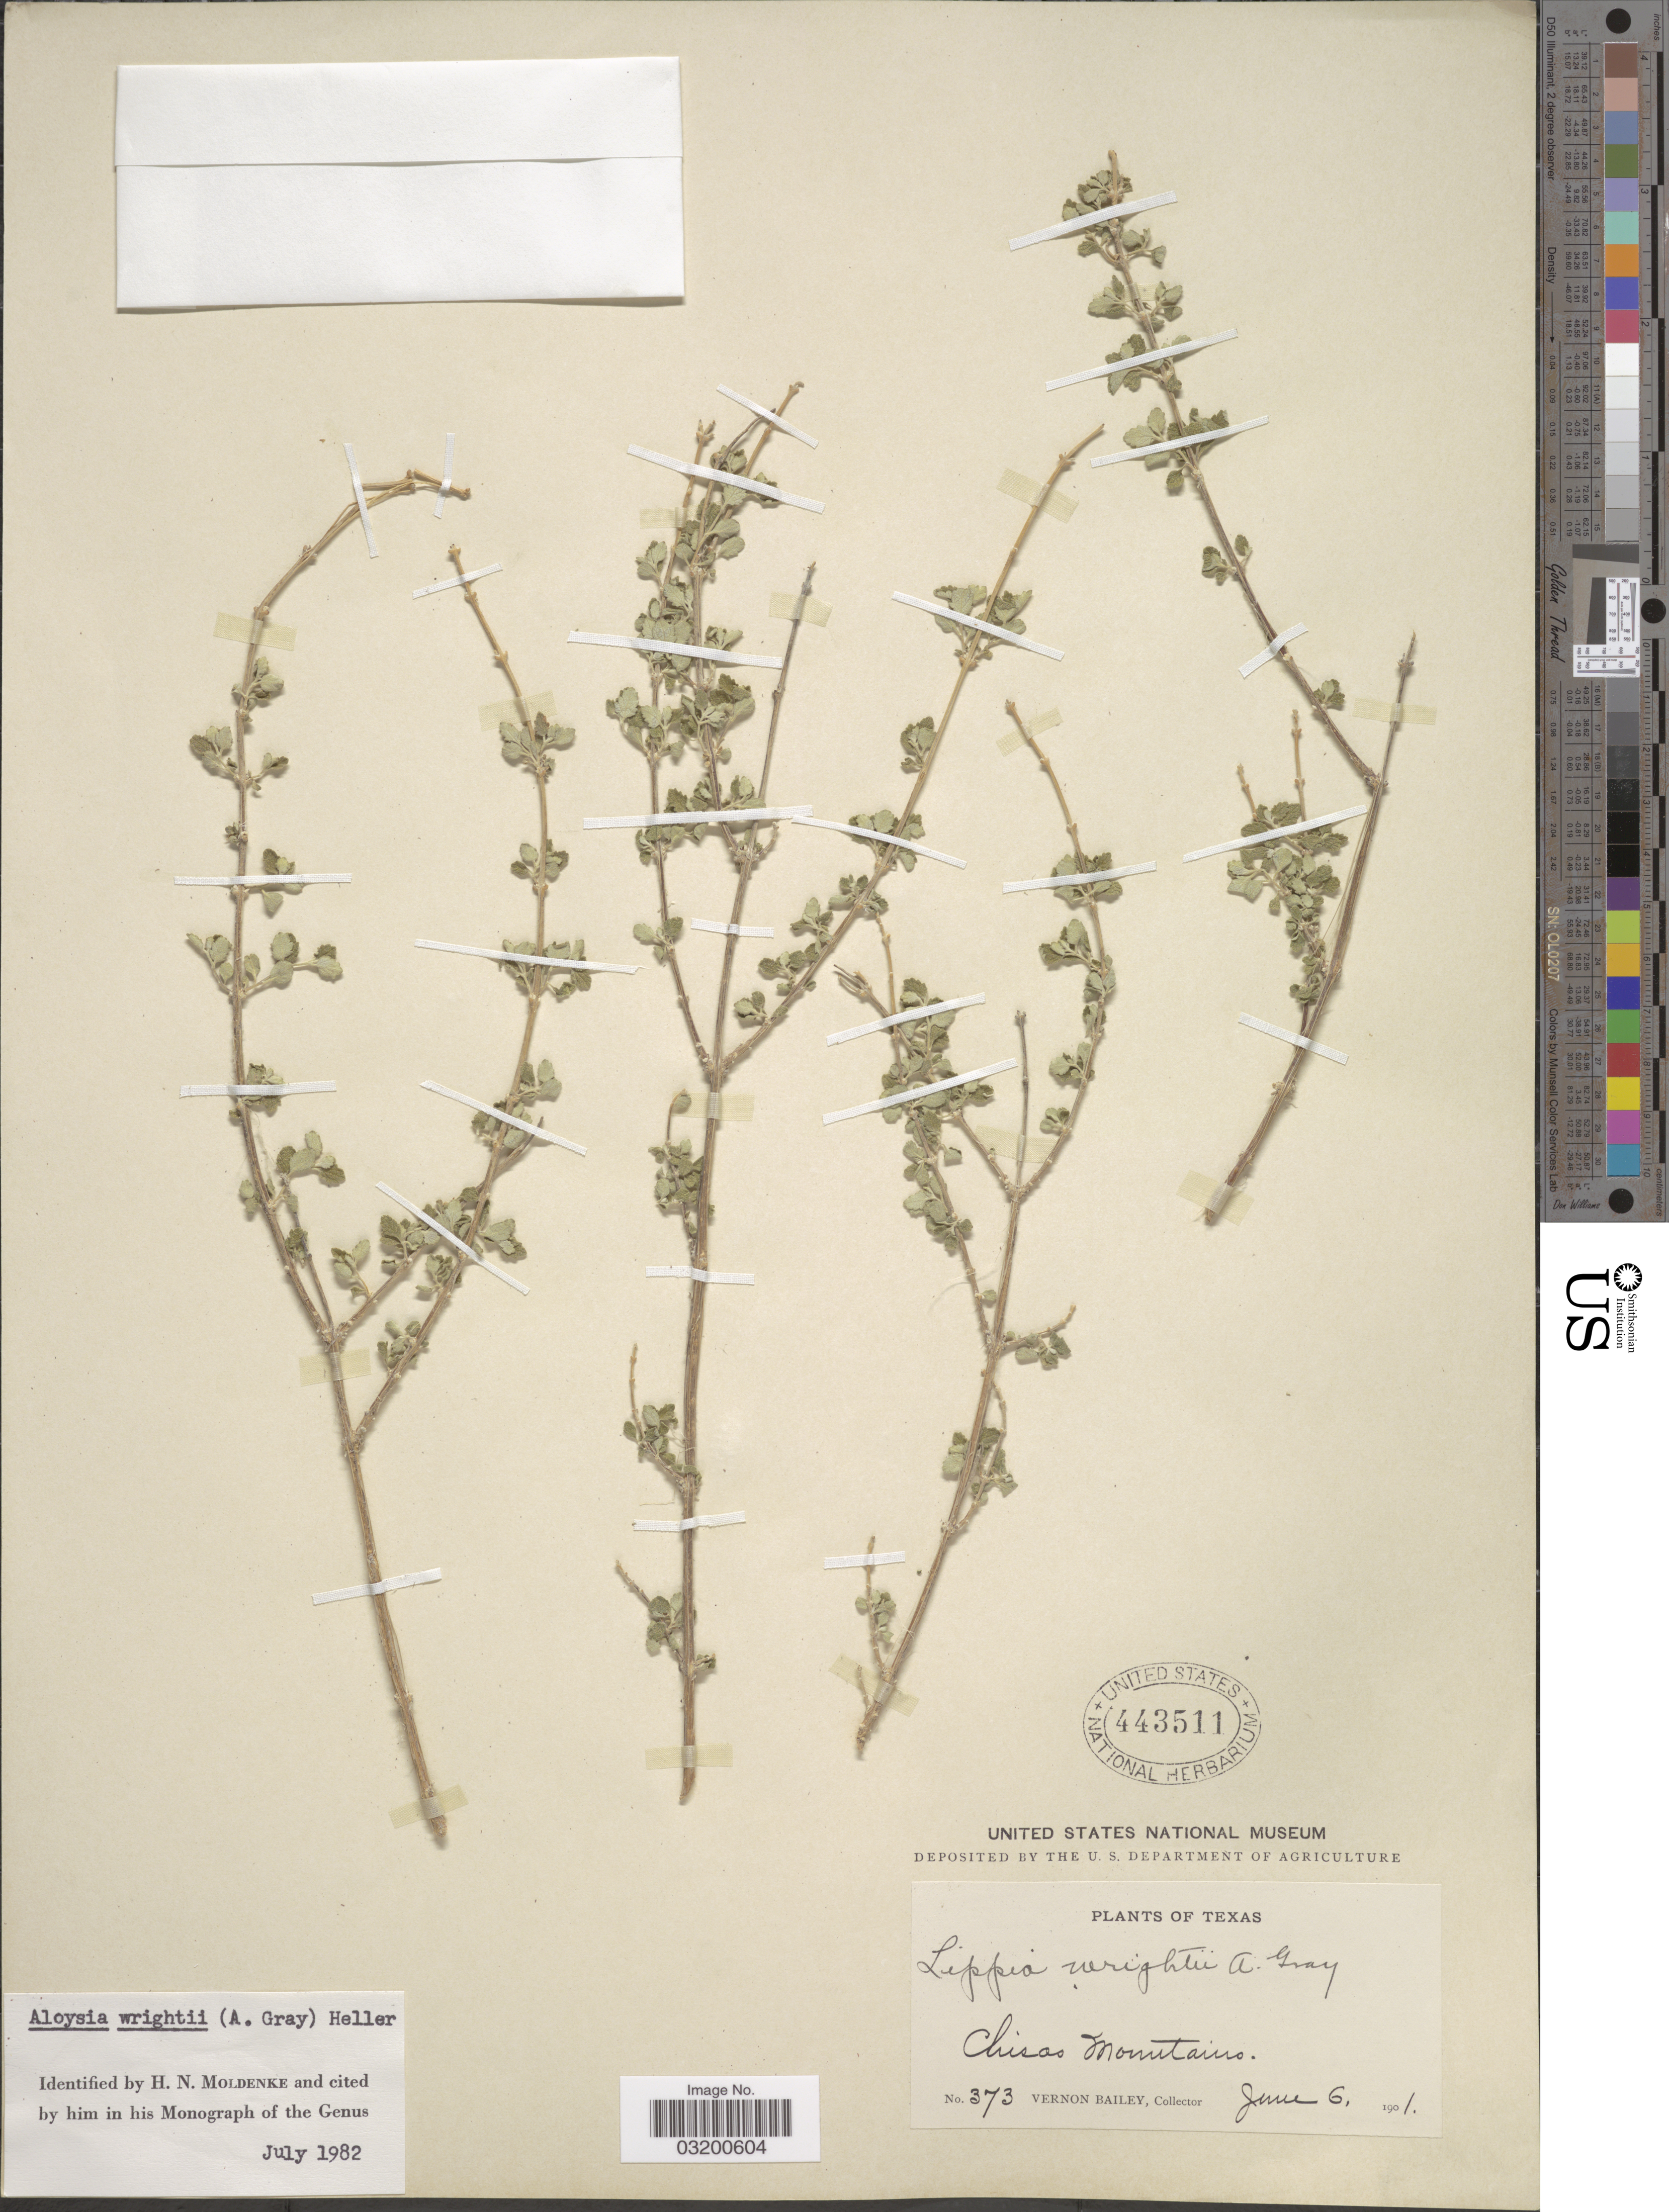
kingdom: Plantae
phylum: Tracheophyta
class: Magnoliopsida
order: Lamiales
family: Verbenaceae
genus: Aloysia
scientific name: Aloysia wrightii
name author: A. Heller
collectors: V. O. Bailey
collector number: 373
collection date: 1901-06-06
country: United States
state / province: Texas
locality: Chisos Mountains.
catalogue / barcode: US 443511